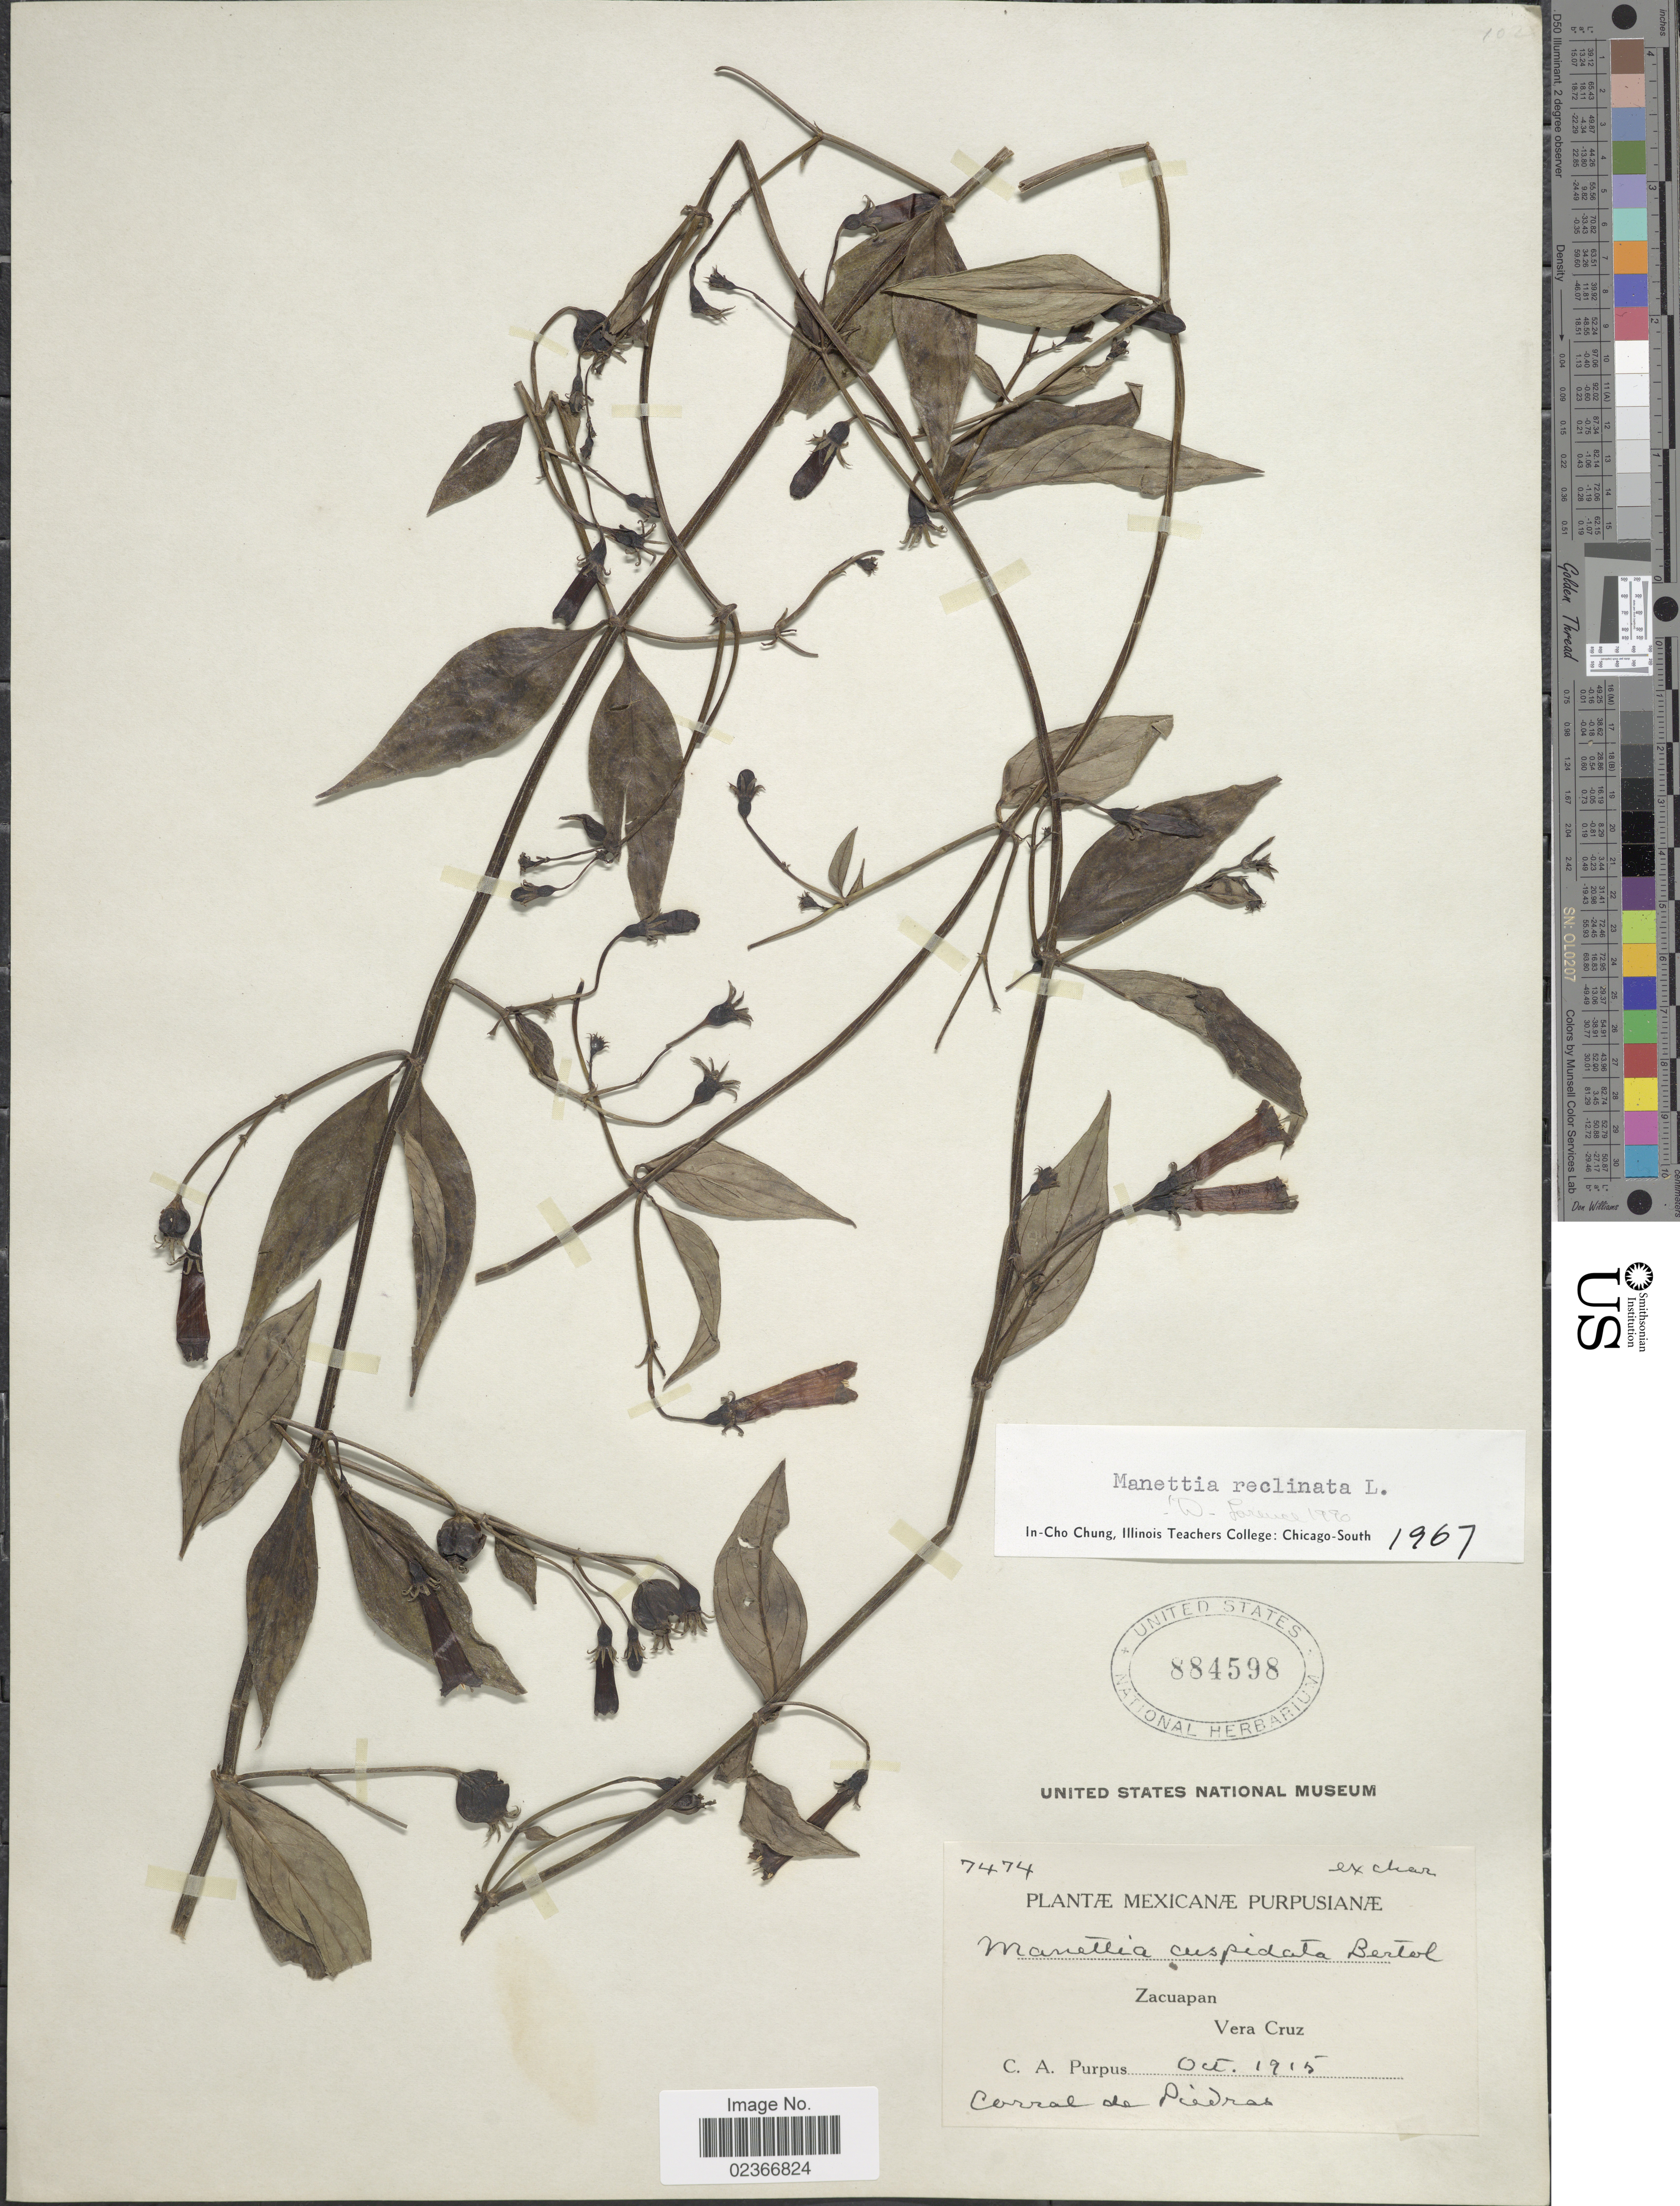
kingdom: Plantae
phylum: Tracheophyta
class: Magnoliopsida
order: Gentianales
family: Rubiaceae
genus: Manettia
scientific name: Manettia reclinata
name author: L.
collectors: C. A. Purpus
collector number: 7474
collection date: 1915-10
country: Mexico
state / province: Veracruz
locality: Zacuapan, Vera Cruz. Corral de Piedras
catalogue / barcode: US 884598